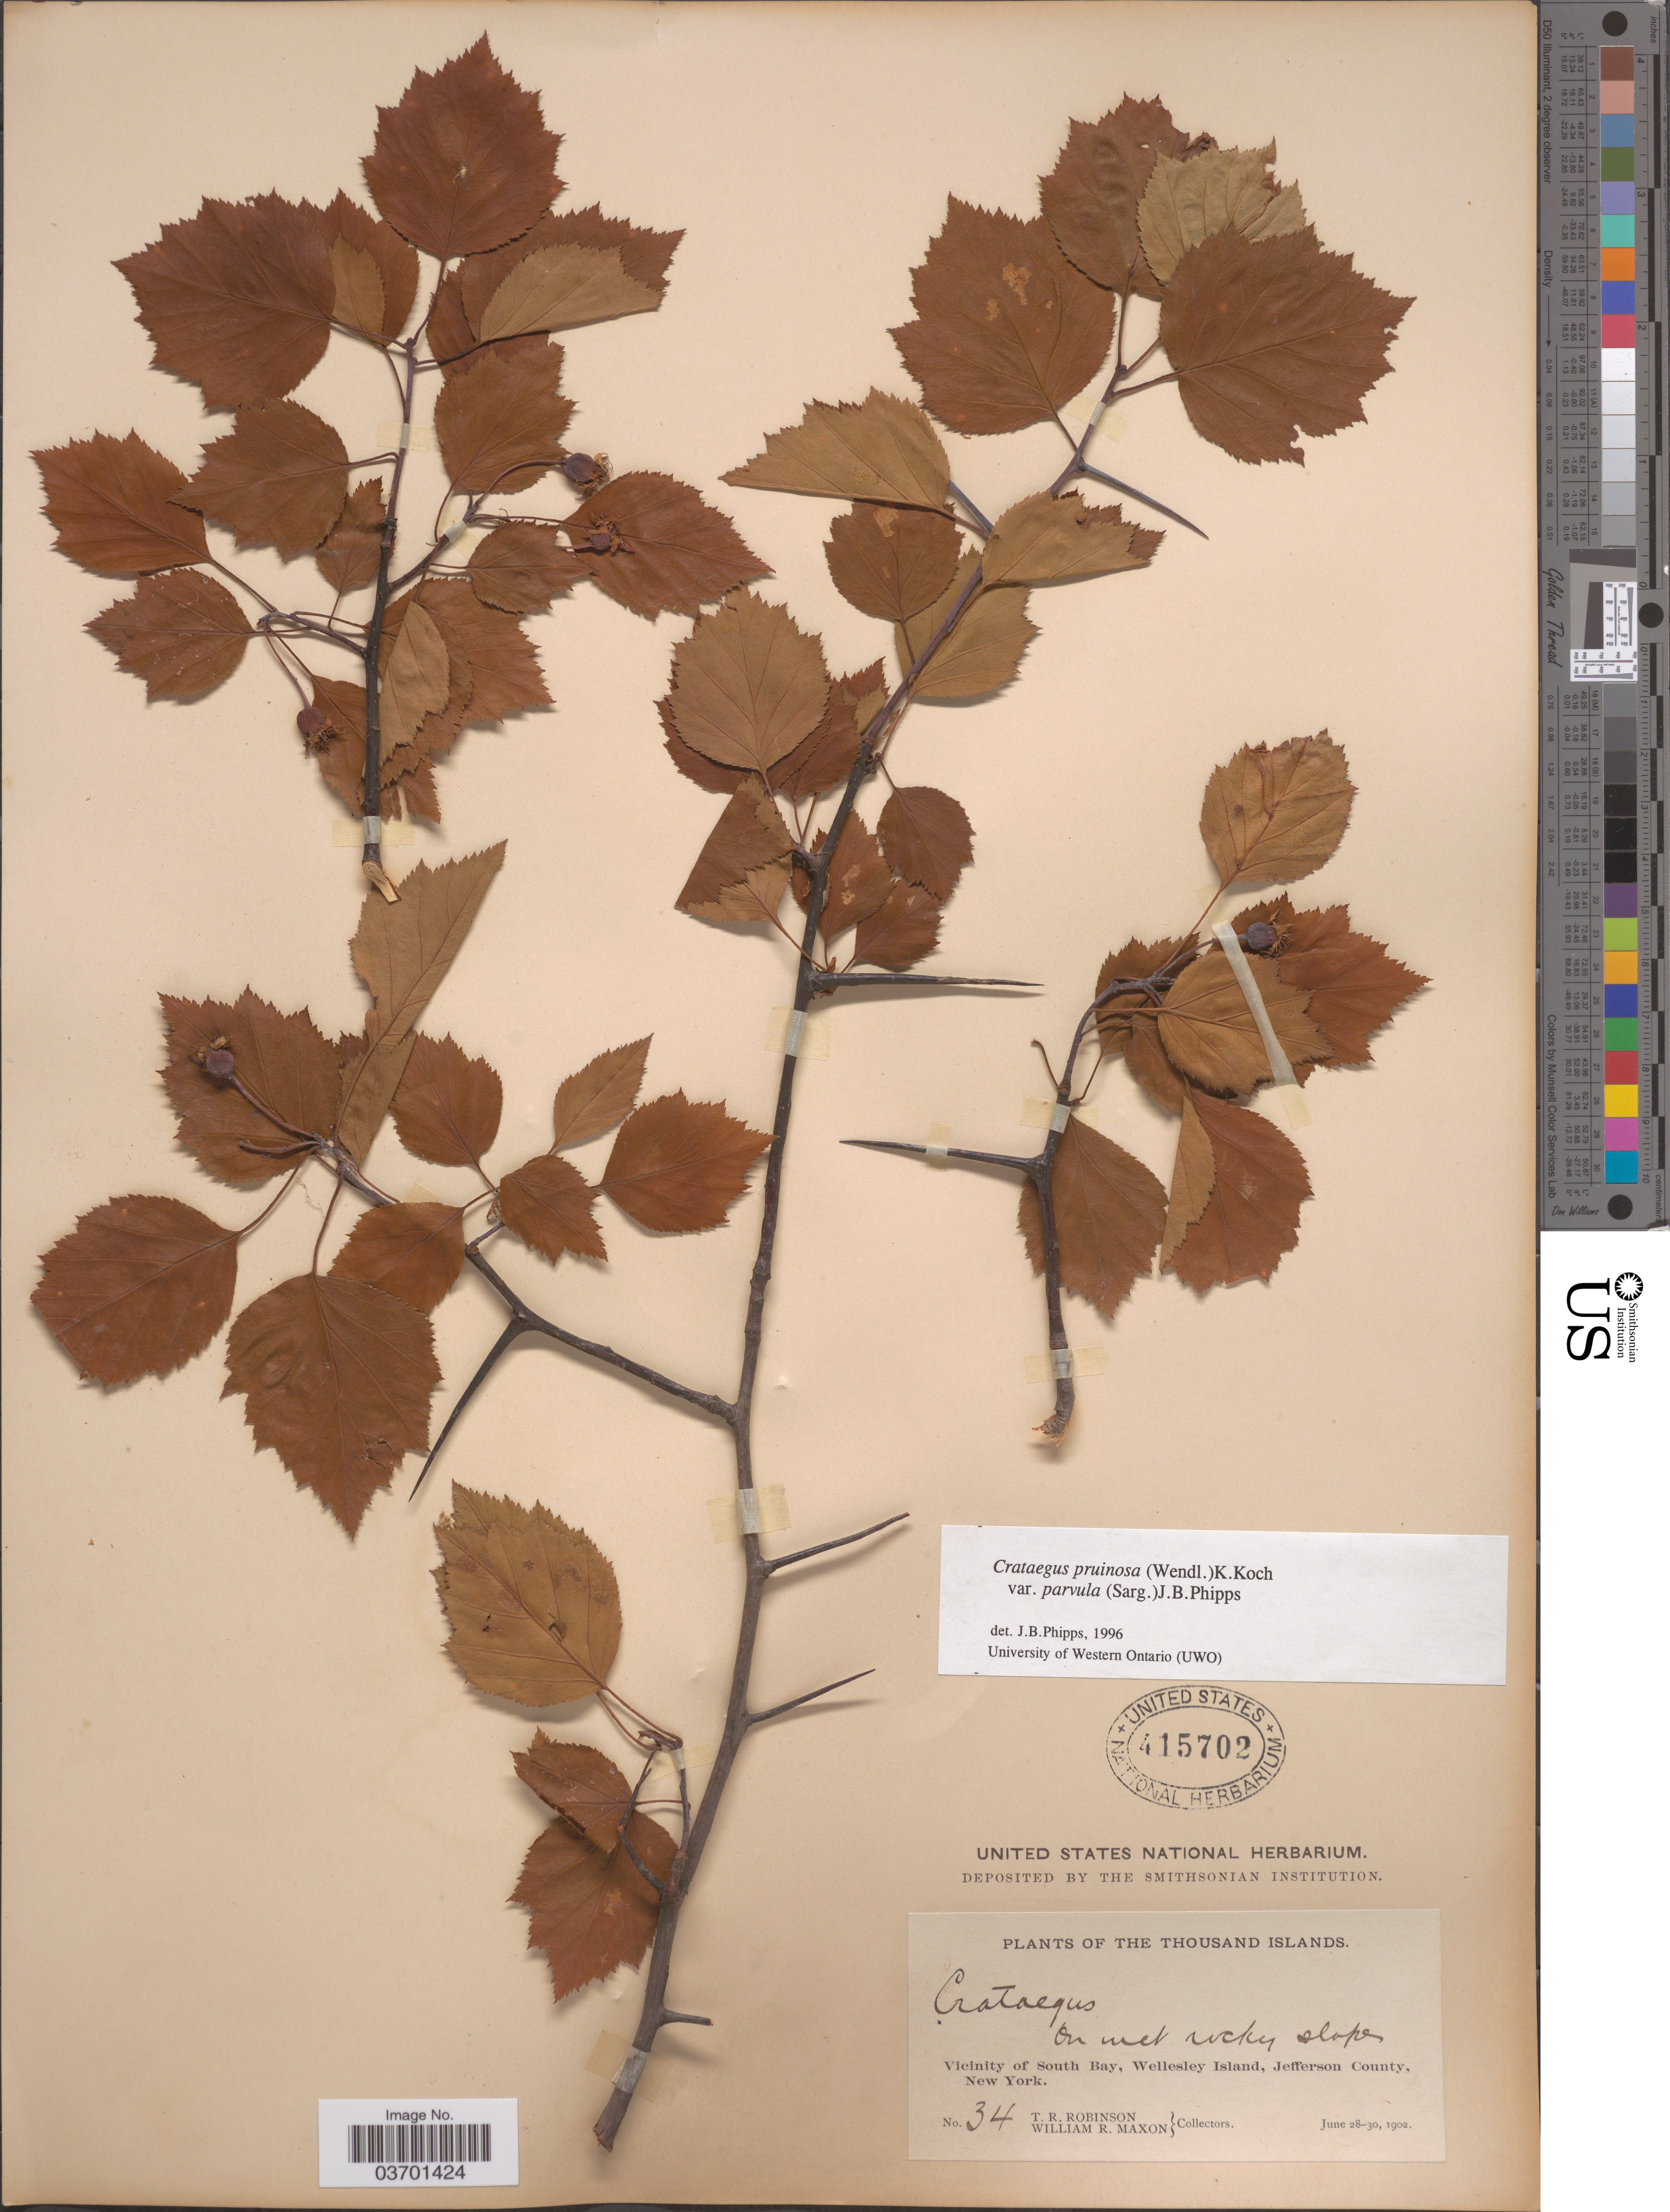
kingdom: Plantae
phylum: Tracheophyta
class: Magnoliopsida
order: Rosales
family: Rosaceae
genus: Crataegus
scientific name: Crataegus pruinosa var. parvula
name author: (Sarg.) J.B. Phipps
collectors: T. R. Robinson & W. R. Maxon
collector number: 34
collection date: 1902-06-28/1902-06-30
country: United States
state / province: New York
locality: The Thousand Islands. Vicinity of South Bay, Wellesley Island, Jefferson County.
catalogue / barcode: US 415702